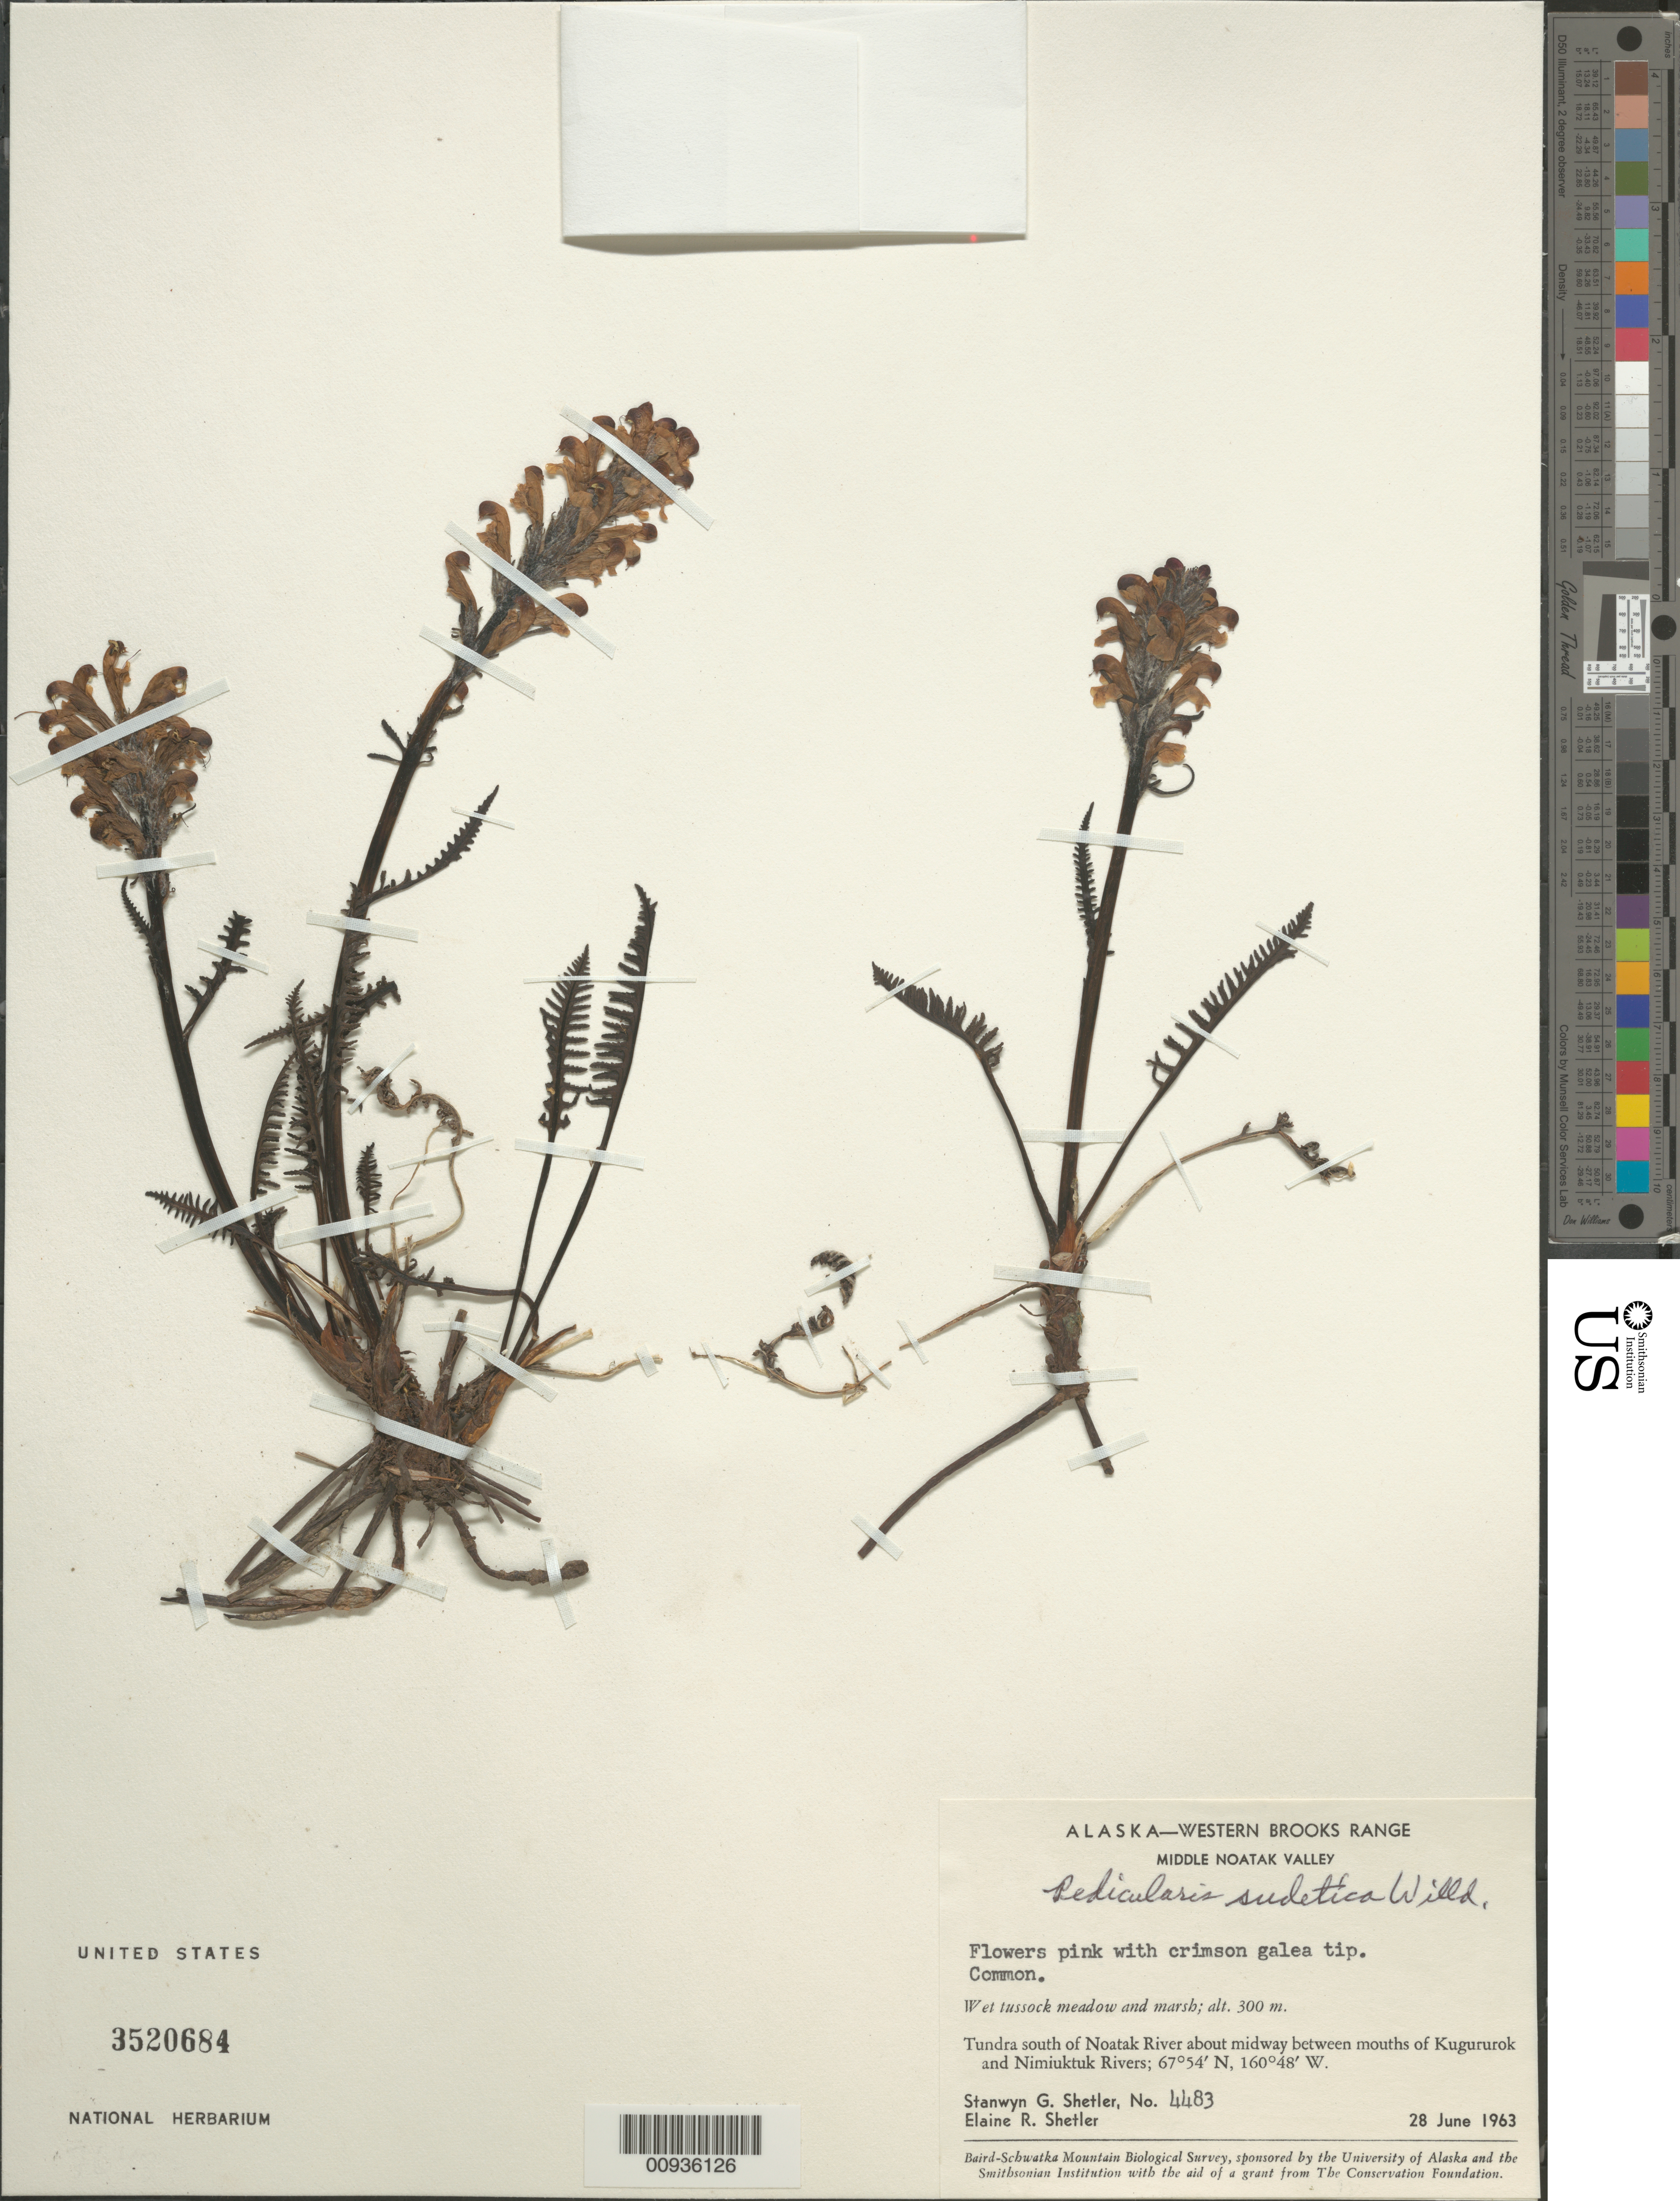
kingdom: Plantae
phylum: Tracheophyta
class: Magnoliopsida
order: Lamiales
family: Orobanchaceae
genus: Pedicularis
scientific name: Pedicularis sudetica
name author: Willd.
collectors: S. Shetler & E. R. Shetler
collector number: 4483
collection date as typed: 28 Jun 1963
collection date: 1963-06-28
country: United States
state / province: Alaska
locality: S of Noatak River about midway between mouths of Kugururok and Nimiuktuk Rivers. Western Brooks Range, Middle Noatak Valley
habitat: Tundra. Wet tussock meadow and marsh.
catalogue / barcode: US 3520684